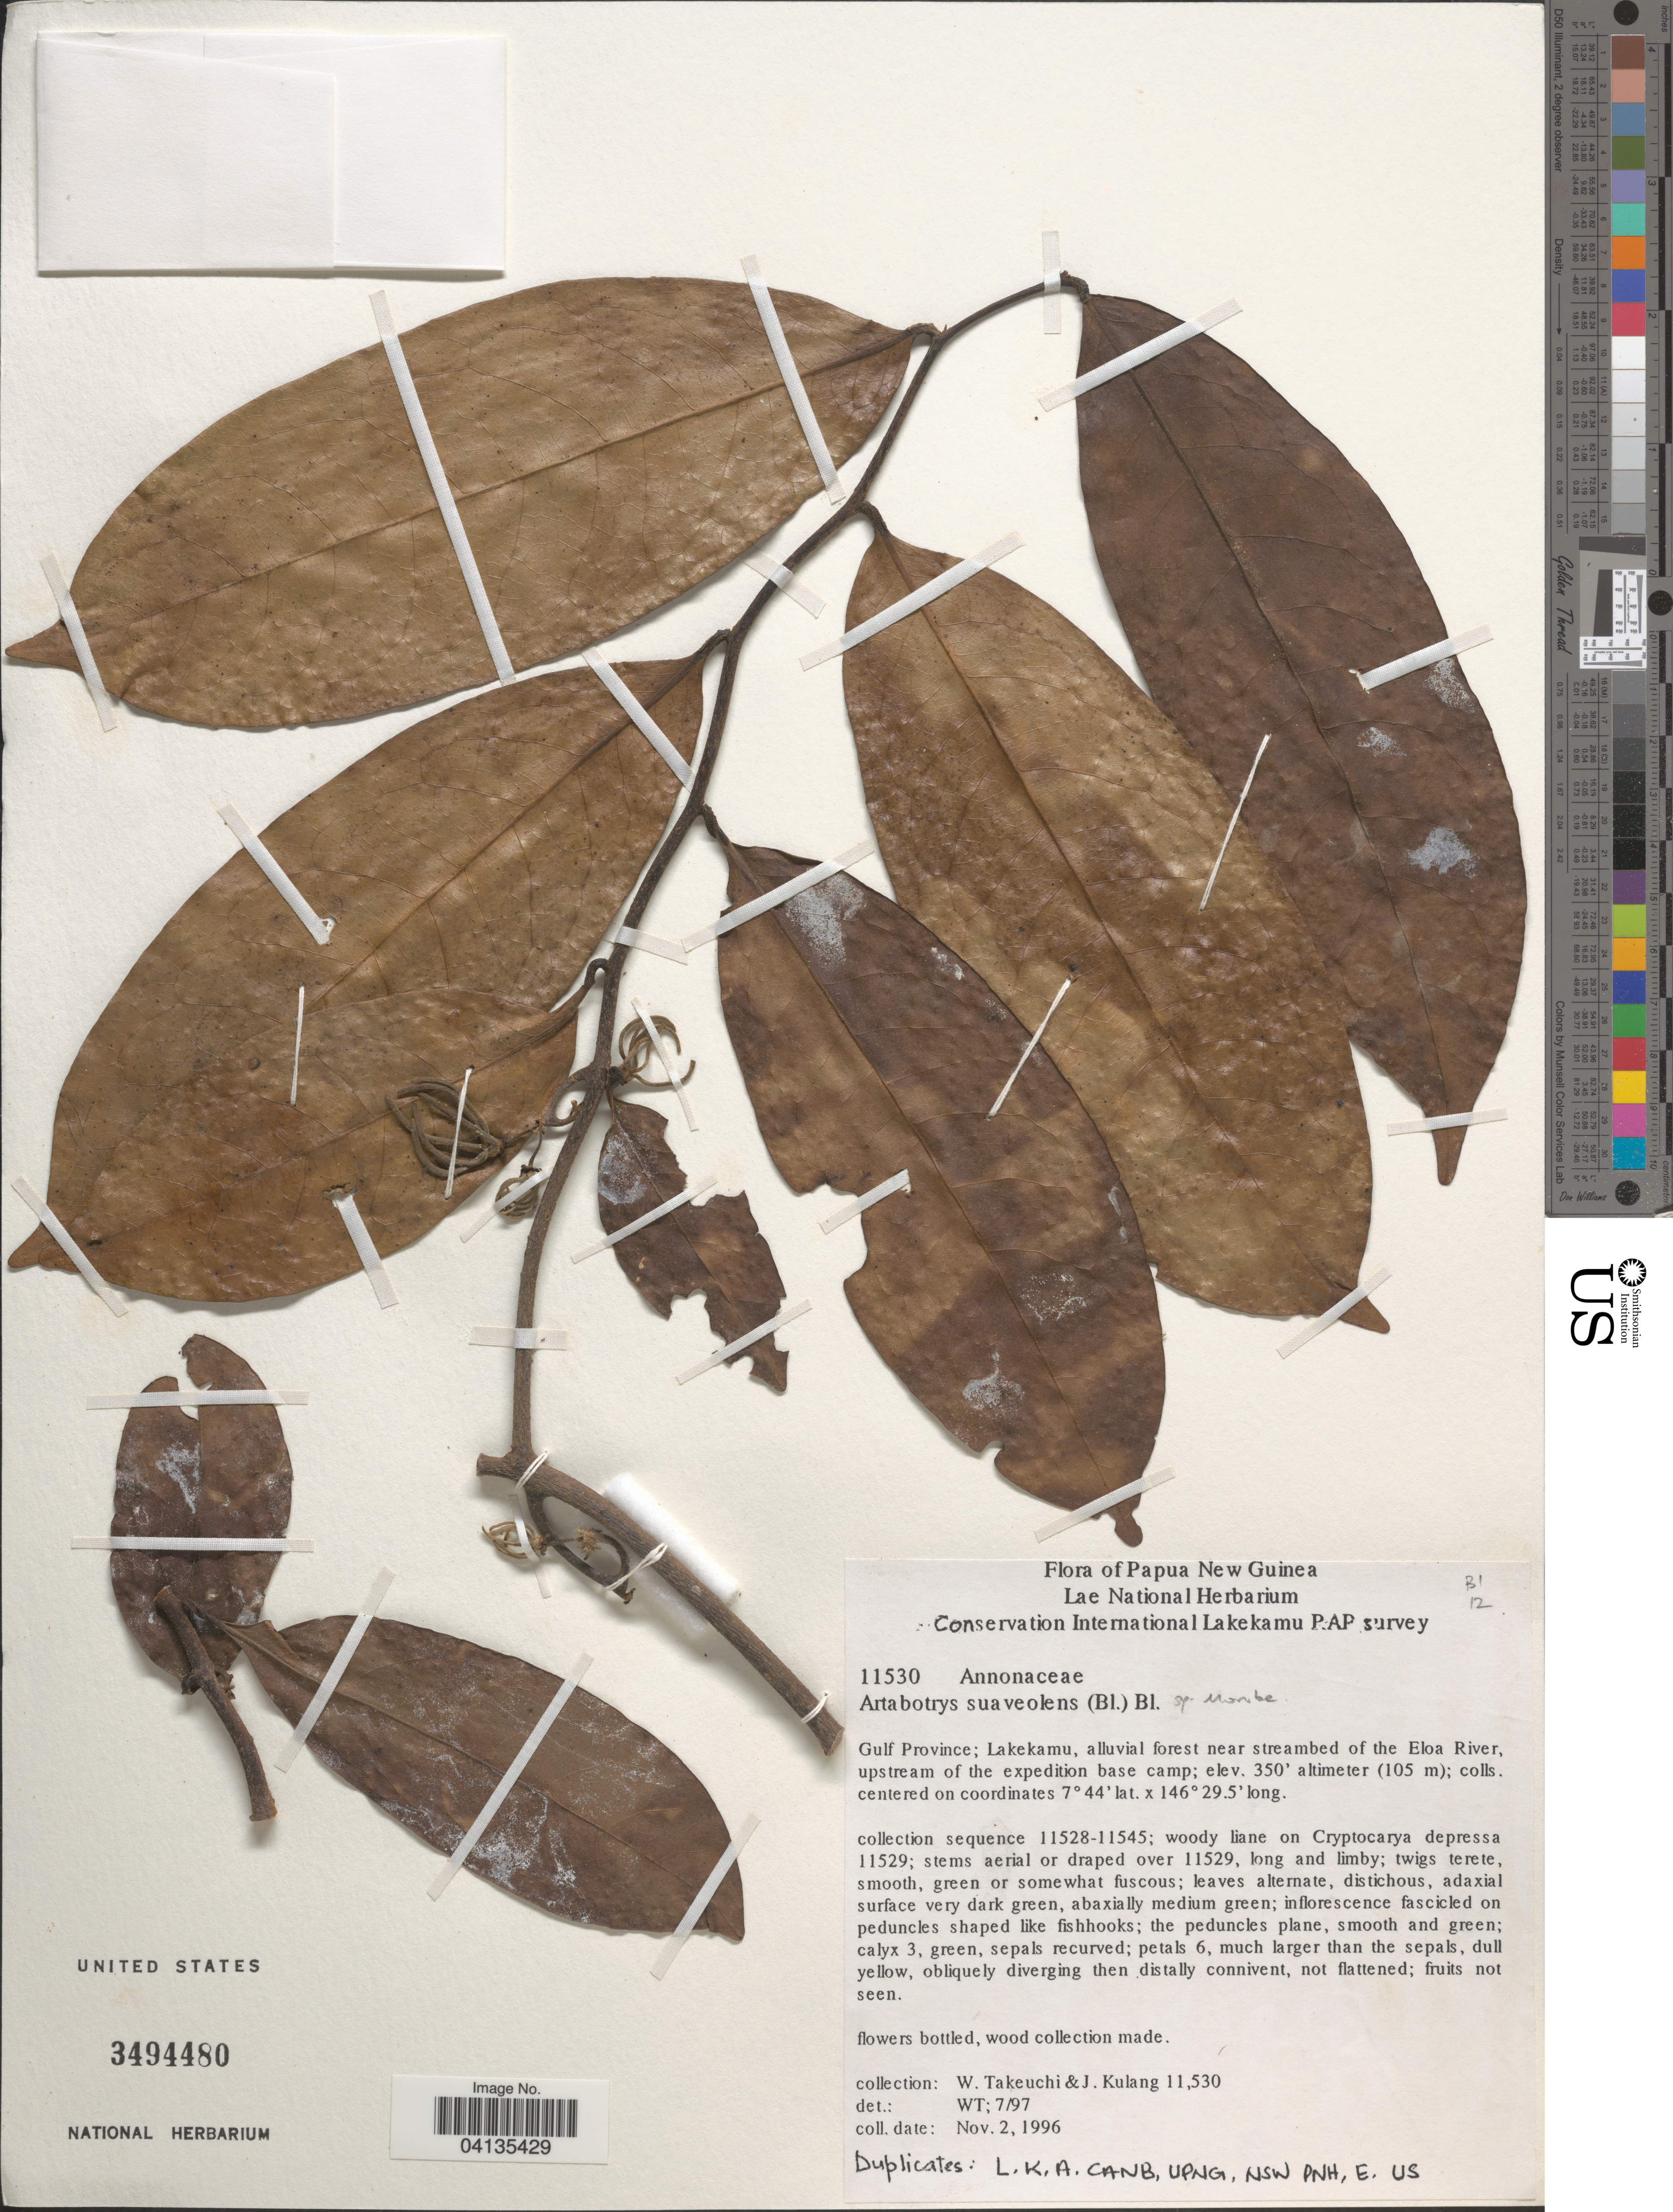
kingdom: Plantae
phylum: Tracheophyta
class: Magnoliopsida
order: Magnoliales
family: Annonaceae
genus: Artabotrys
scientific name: Artabotrys suaveolens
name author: (Blume) Blume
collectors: W. Takeuchi & J. Kulang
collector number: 11530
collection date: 1996-11-02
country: Papua New Guinea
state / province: Gulf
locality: Conservation International Lakekamu PAP survey. Lakekamu, alluvial forest near streambed of the Eloa River, upstream of the expedition base camp.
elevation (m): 107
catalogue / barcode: US 3494480